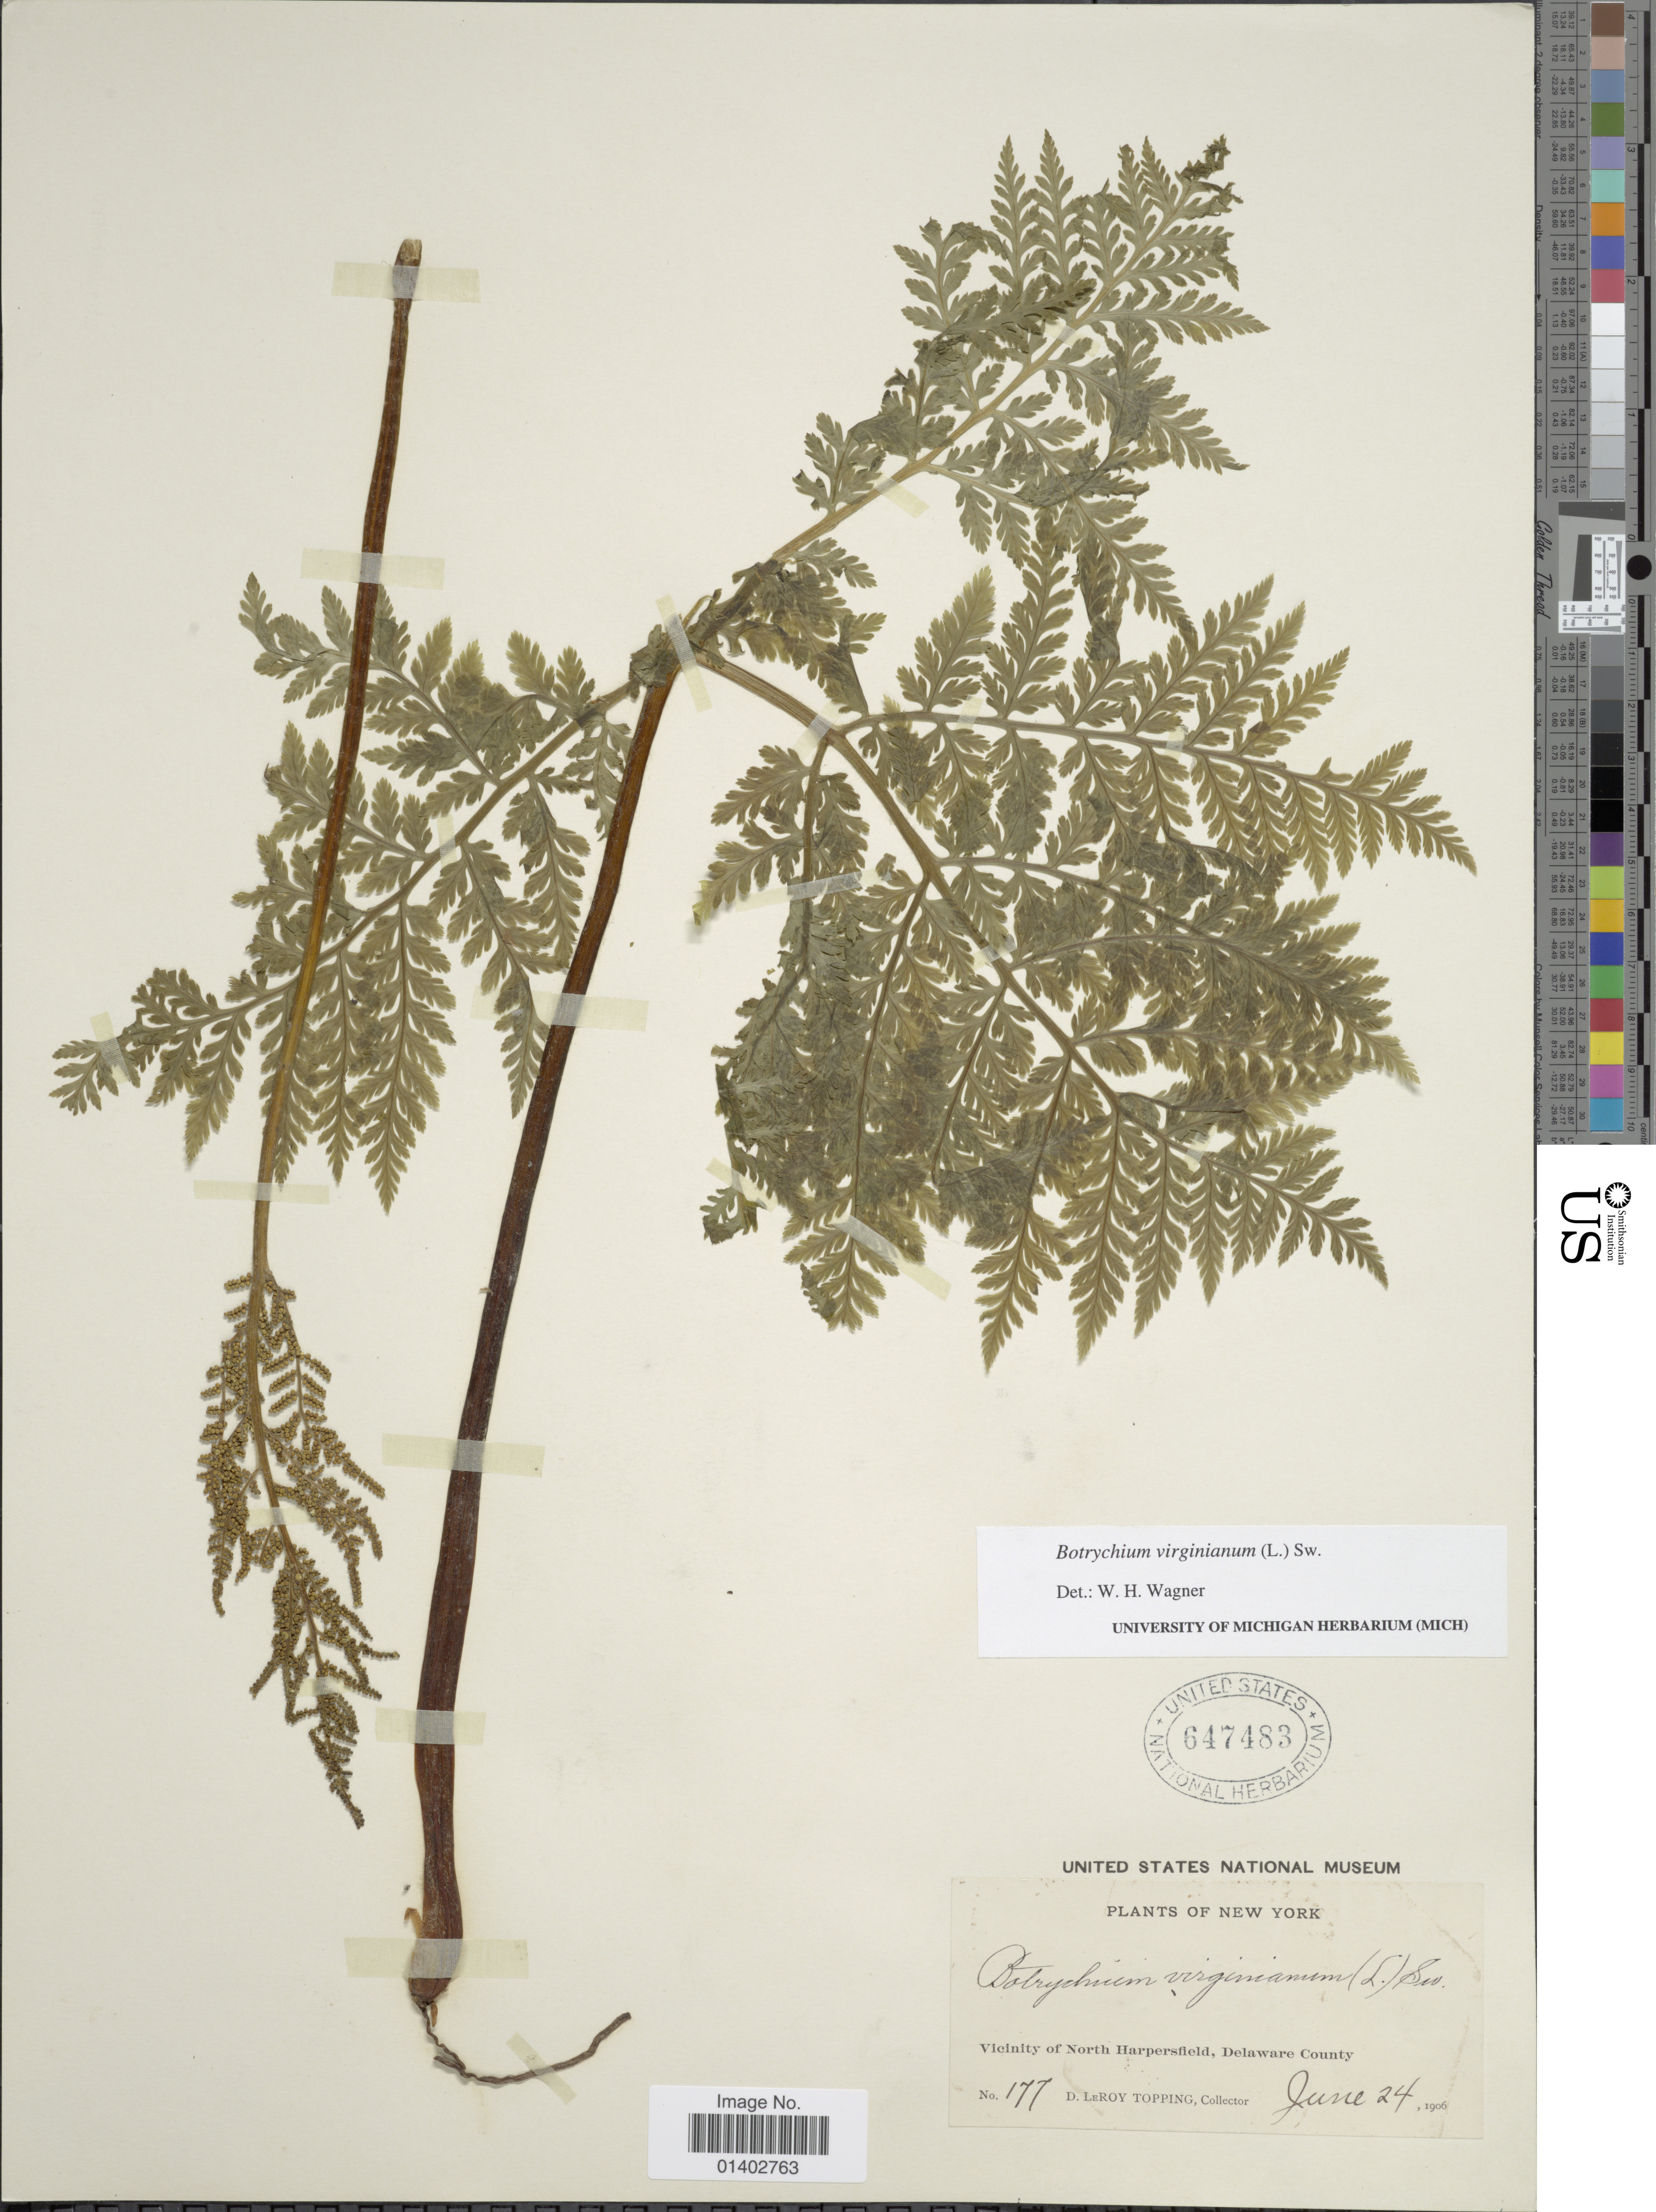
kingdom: Plantae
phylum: Tracheophyta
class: Polypodiopsida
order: Ophioglossales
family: Ophioglossaceae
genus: Botrychium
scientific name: Botrychium virginianum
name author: (L.) Sw.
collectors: D. L. Topping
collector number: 177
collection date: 1906-06-24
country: United States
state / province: Delaware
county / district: Delaware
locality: Vicinity of North Harpersfield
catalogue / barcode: US 647483